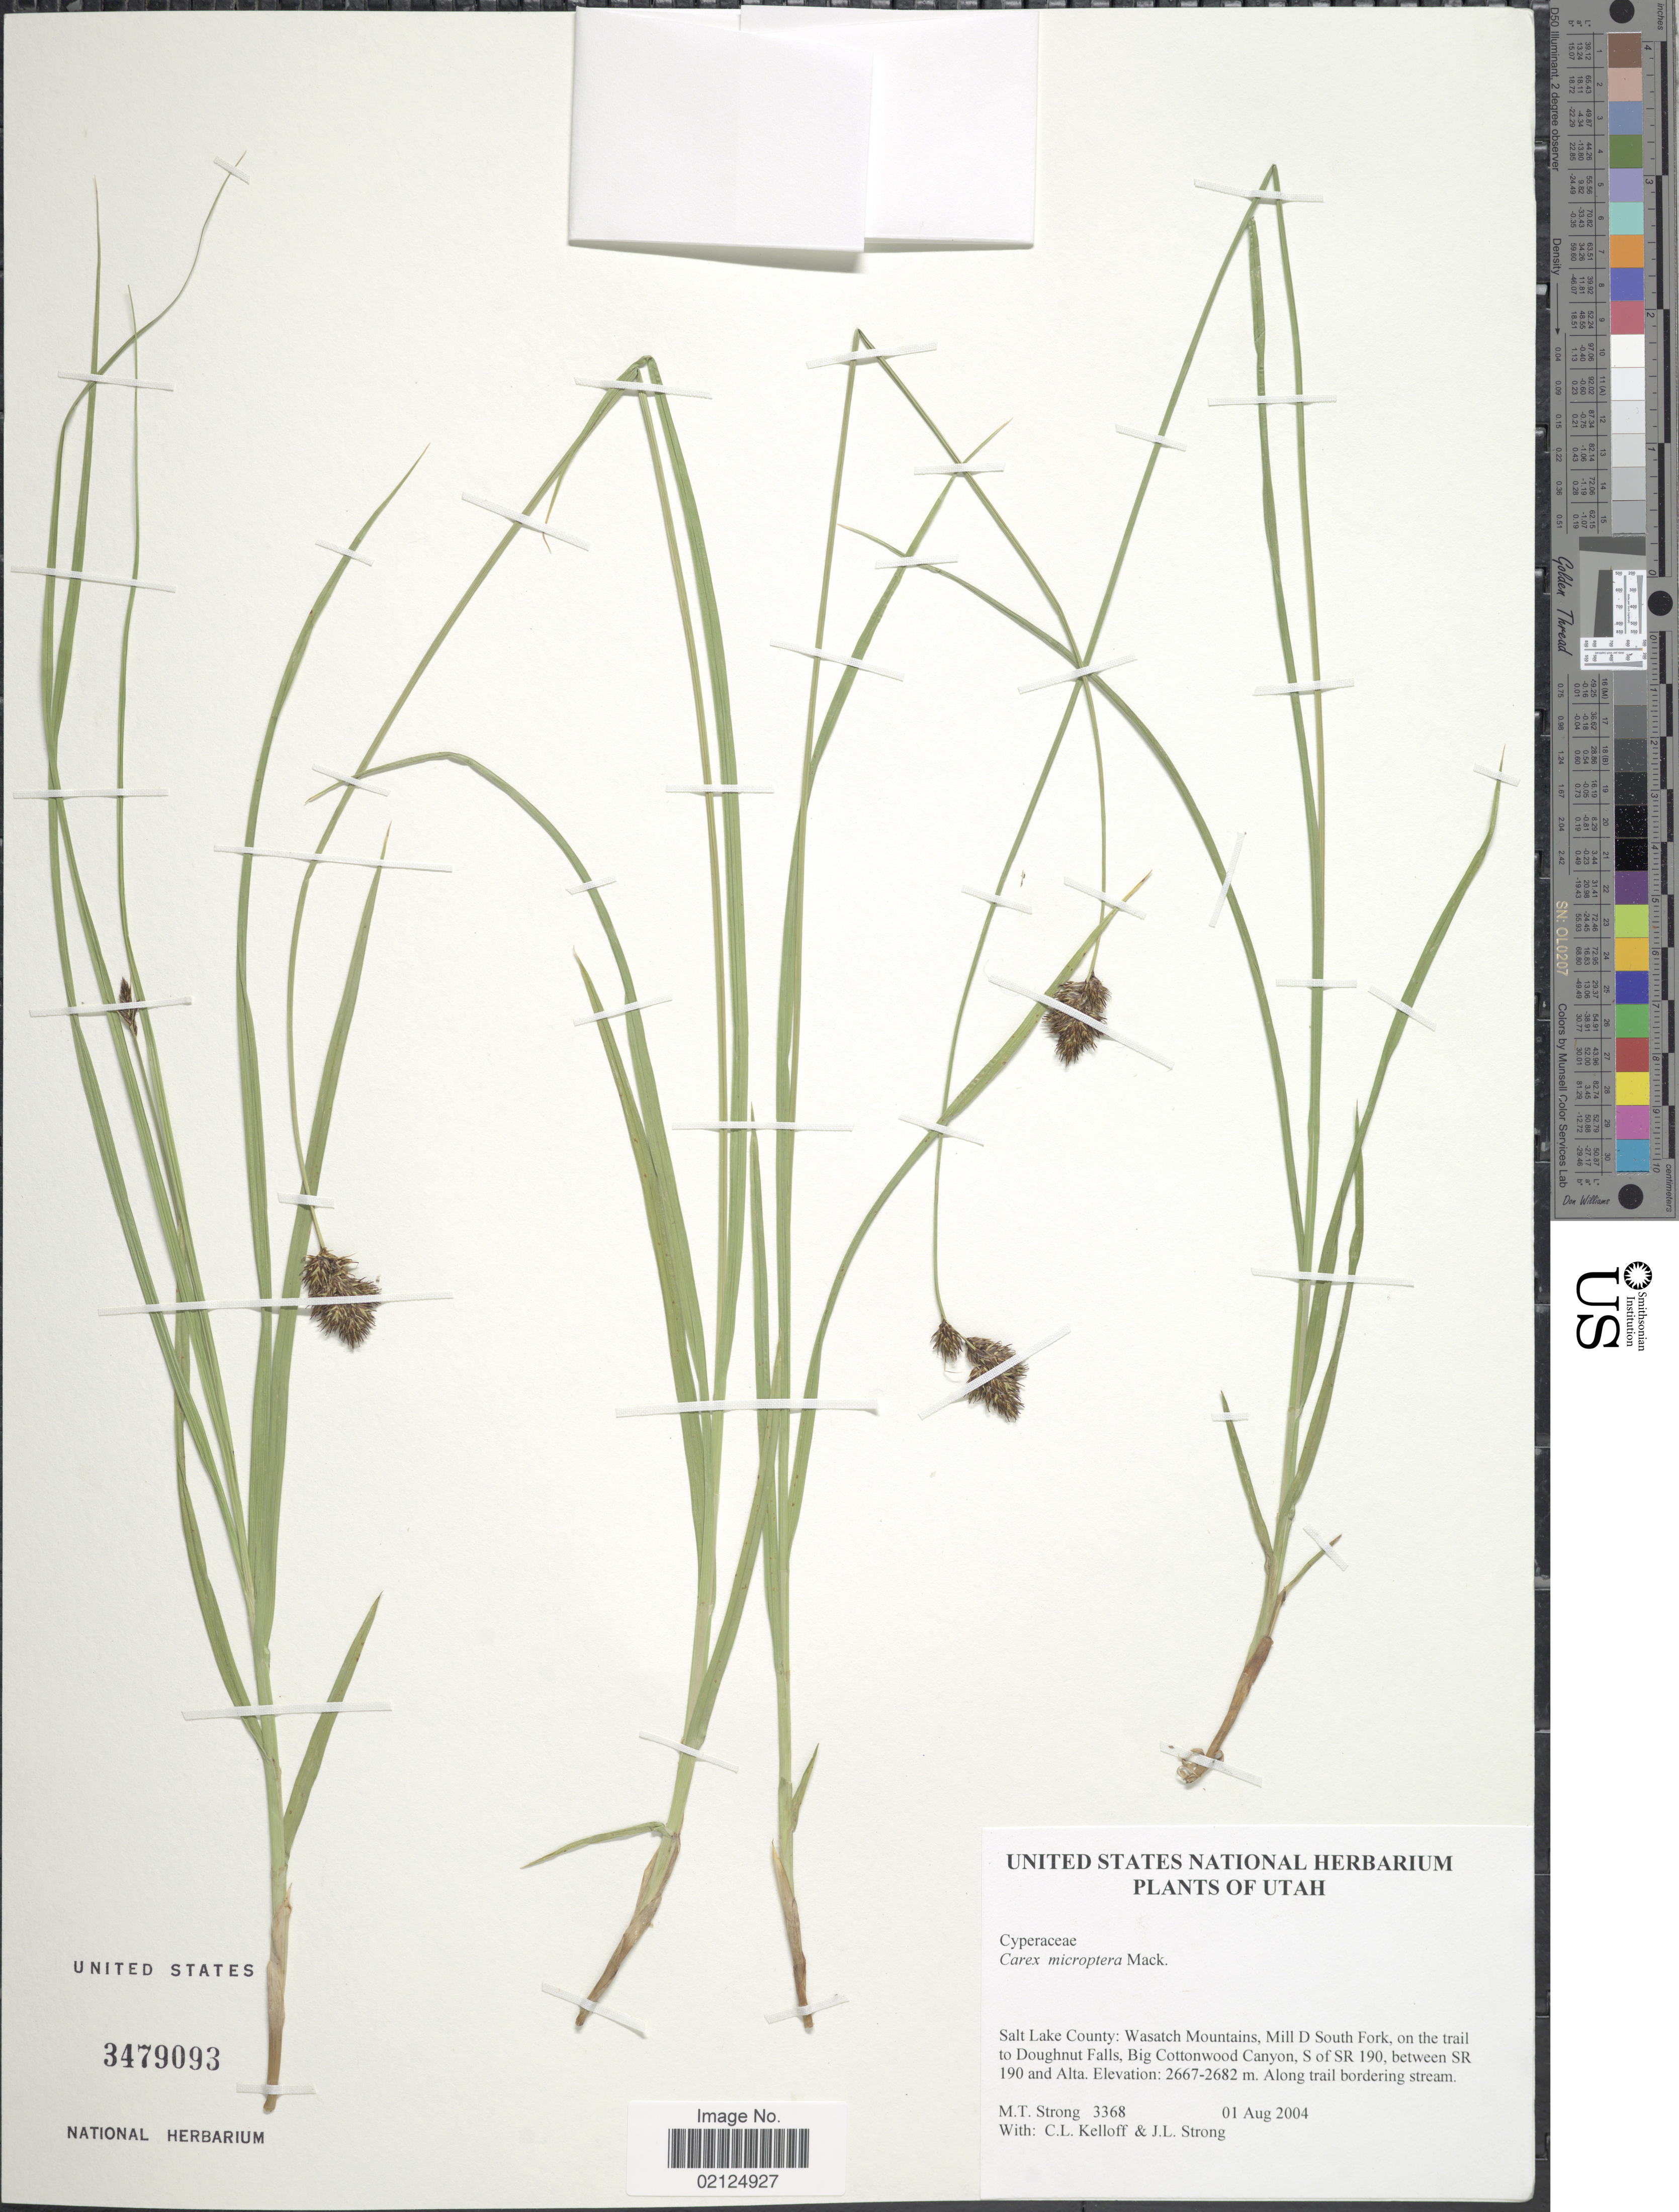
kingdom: Plantae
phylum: Tracheophyta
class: Liliopsida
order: Poales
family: Cyperaceae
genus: Carex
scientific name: Carex microptera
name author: Mack.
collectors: M. T. Strong, C. L. Kelloff & J. Strong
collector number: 3368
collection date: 2004-08-01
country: United States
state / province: Utah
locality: Salt Lake County: Wasatch Mountains, Mill D South Fork, on the Trail to Doughnut Falls, Big Cottonwood Canyon, S of SR 190, between SR 190 and Alta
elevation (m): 2667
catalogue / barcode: US 3479093